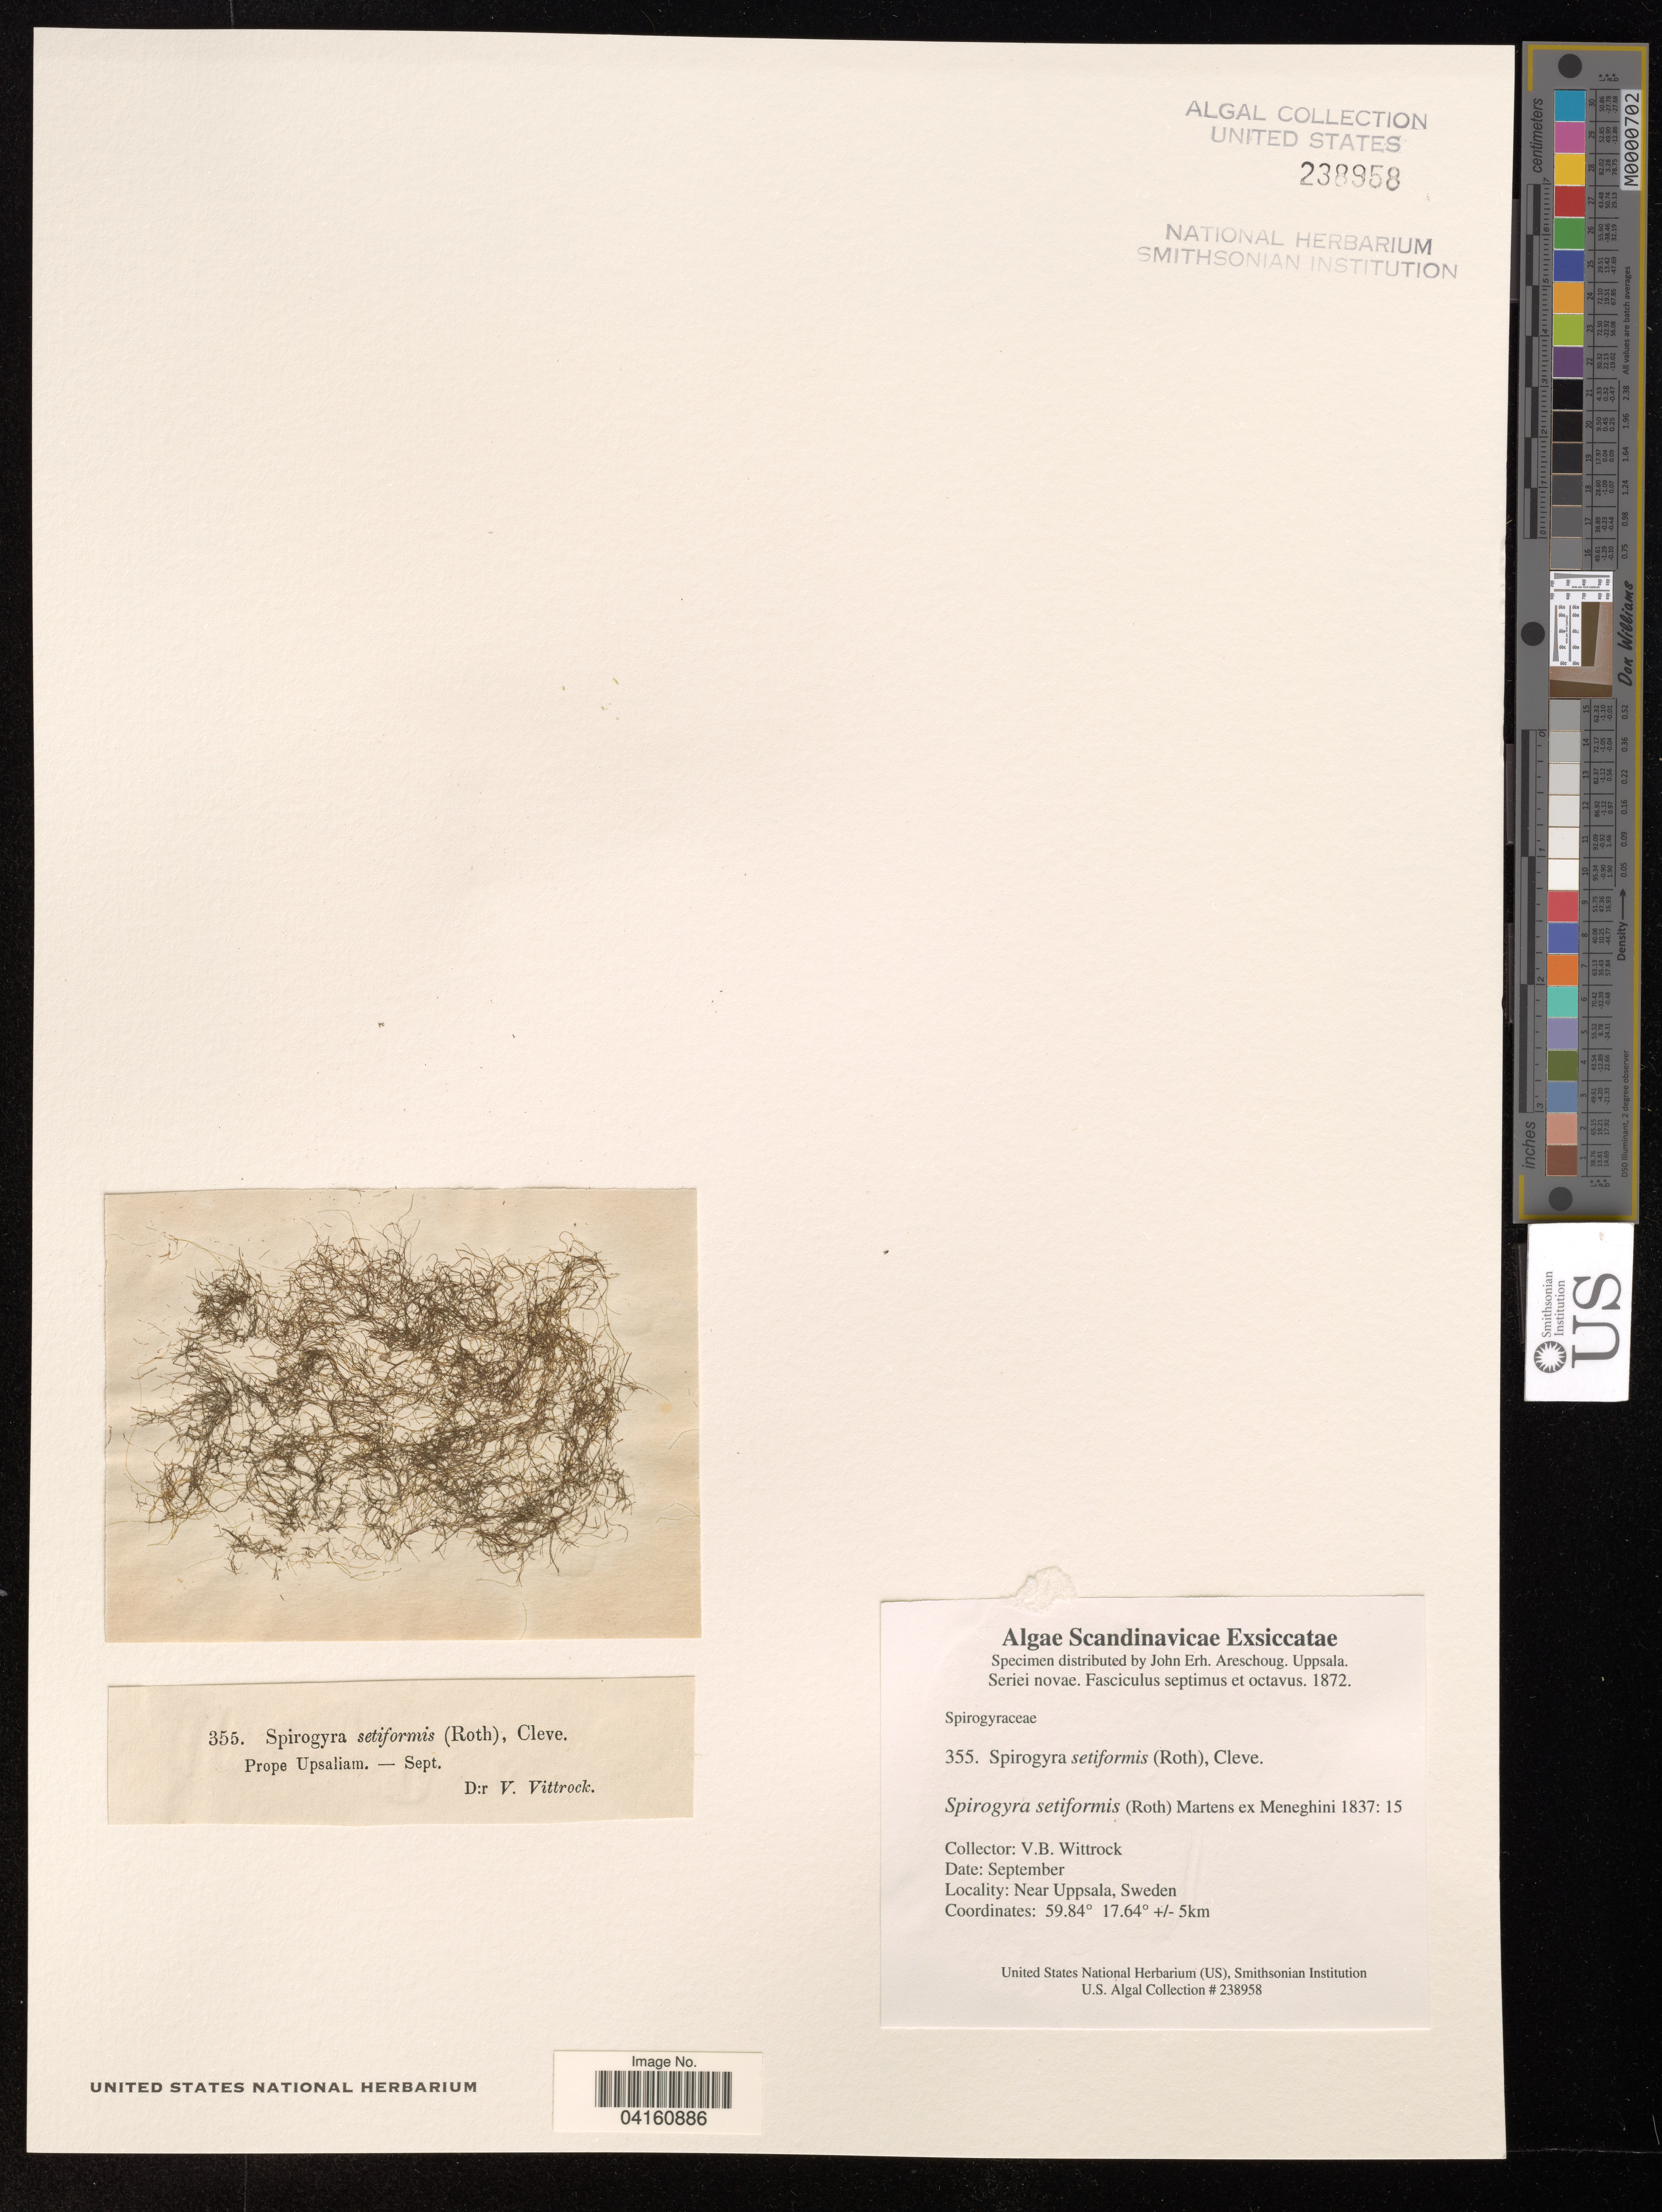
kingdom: Plantae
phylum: Charophyta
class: Zygnematophyceae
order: Zygnematales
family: Zygnemataceae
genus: Spirogyra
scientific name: Spirogyra setiformis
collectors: V. Wittrock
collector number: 355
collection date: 1872-09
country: Sweden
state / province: Uppsala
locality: Near Uppsala, Sweden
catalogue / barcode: US 238958